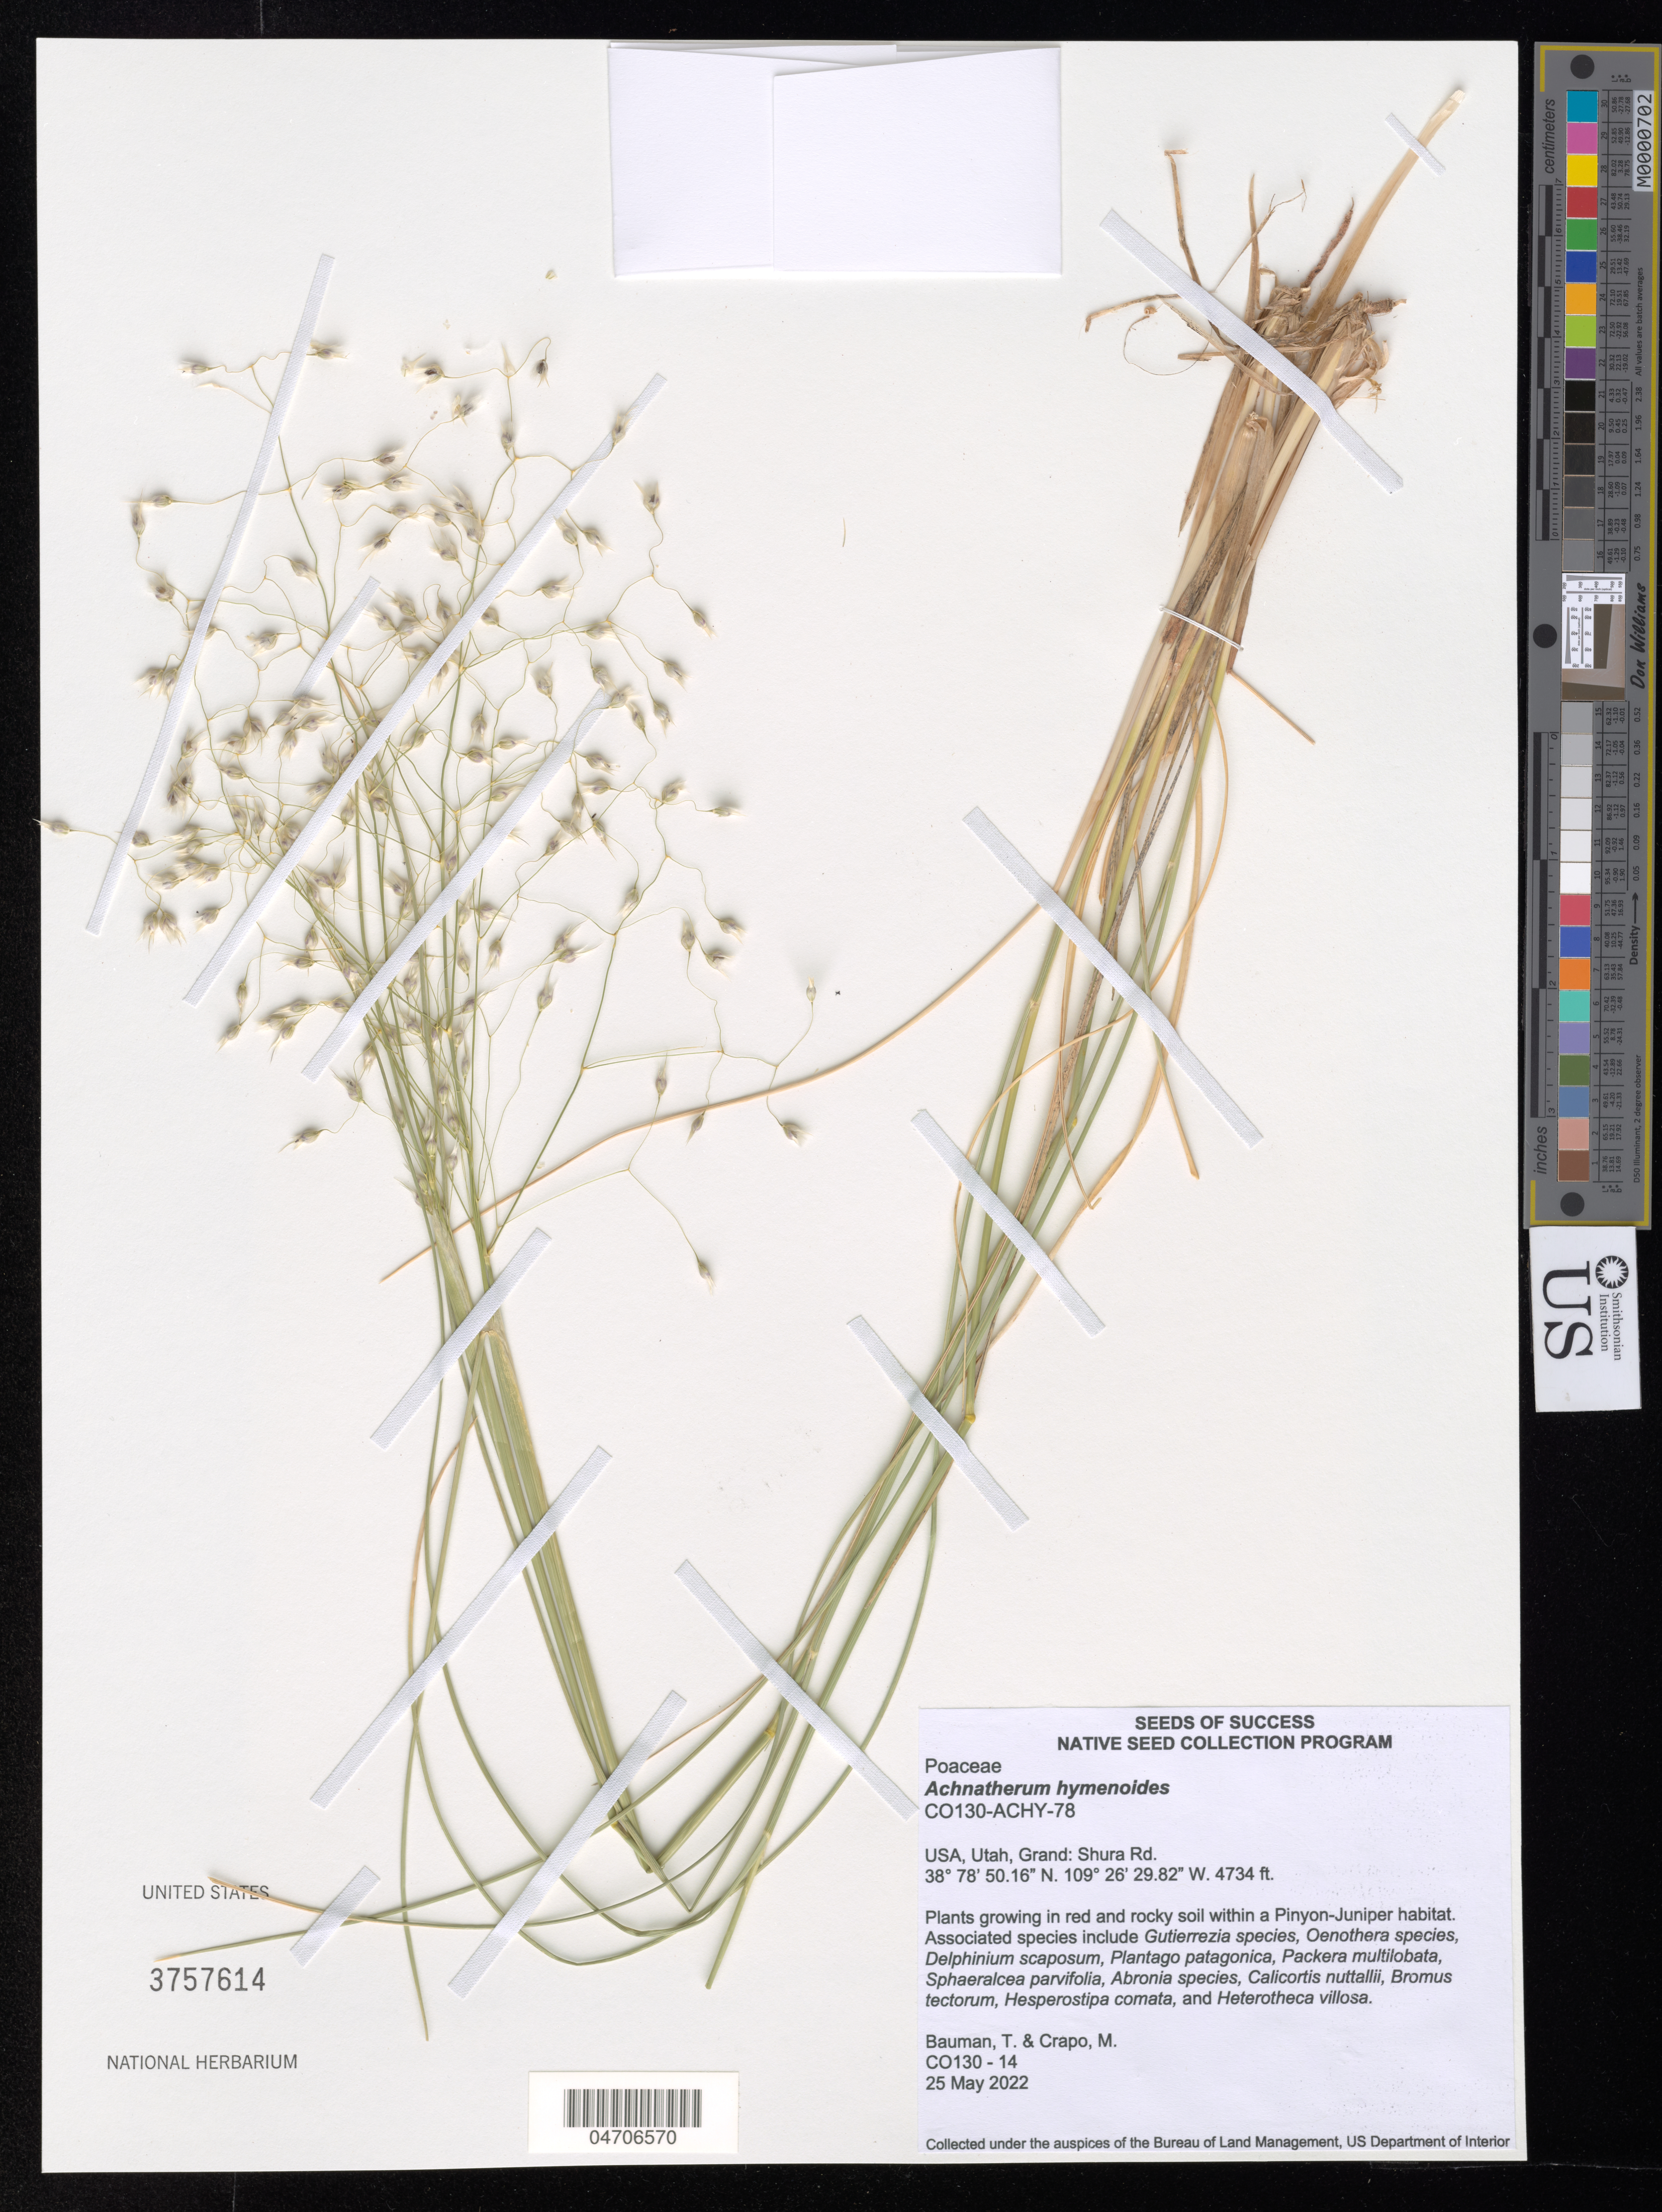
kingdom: Plantae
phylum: Tracheophyta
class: Liliopsida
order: Poales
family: Poaceae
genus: Achnatherum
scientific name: Achnatherum hymenoides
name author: (Roem. & Schult.) Barkworth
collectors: K. Gage & G. Woronow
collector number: CO130-14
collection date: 2022-05-25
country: United States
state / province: Utah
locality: Grand: Shura Rd.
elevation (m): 1443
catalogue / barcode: US 3757614